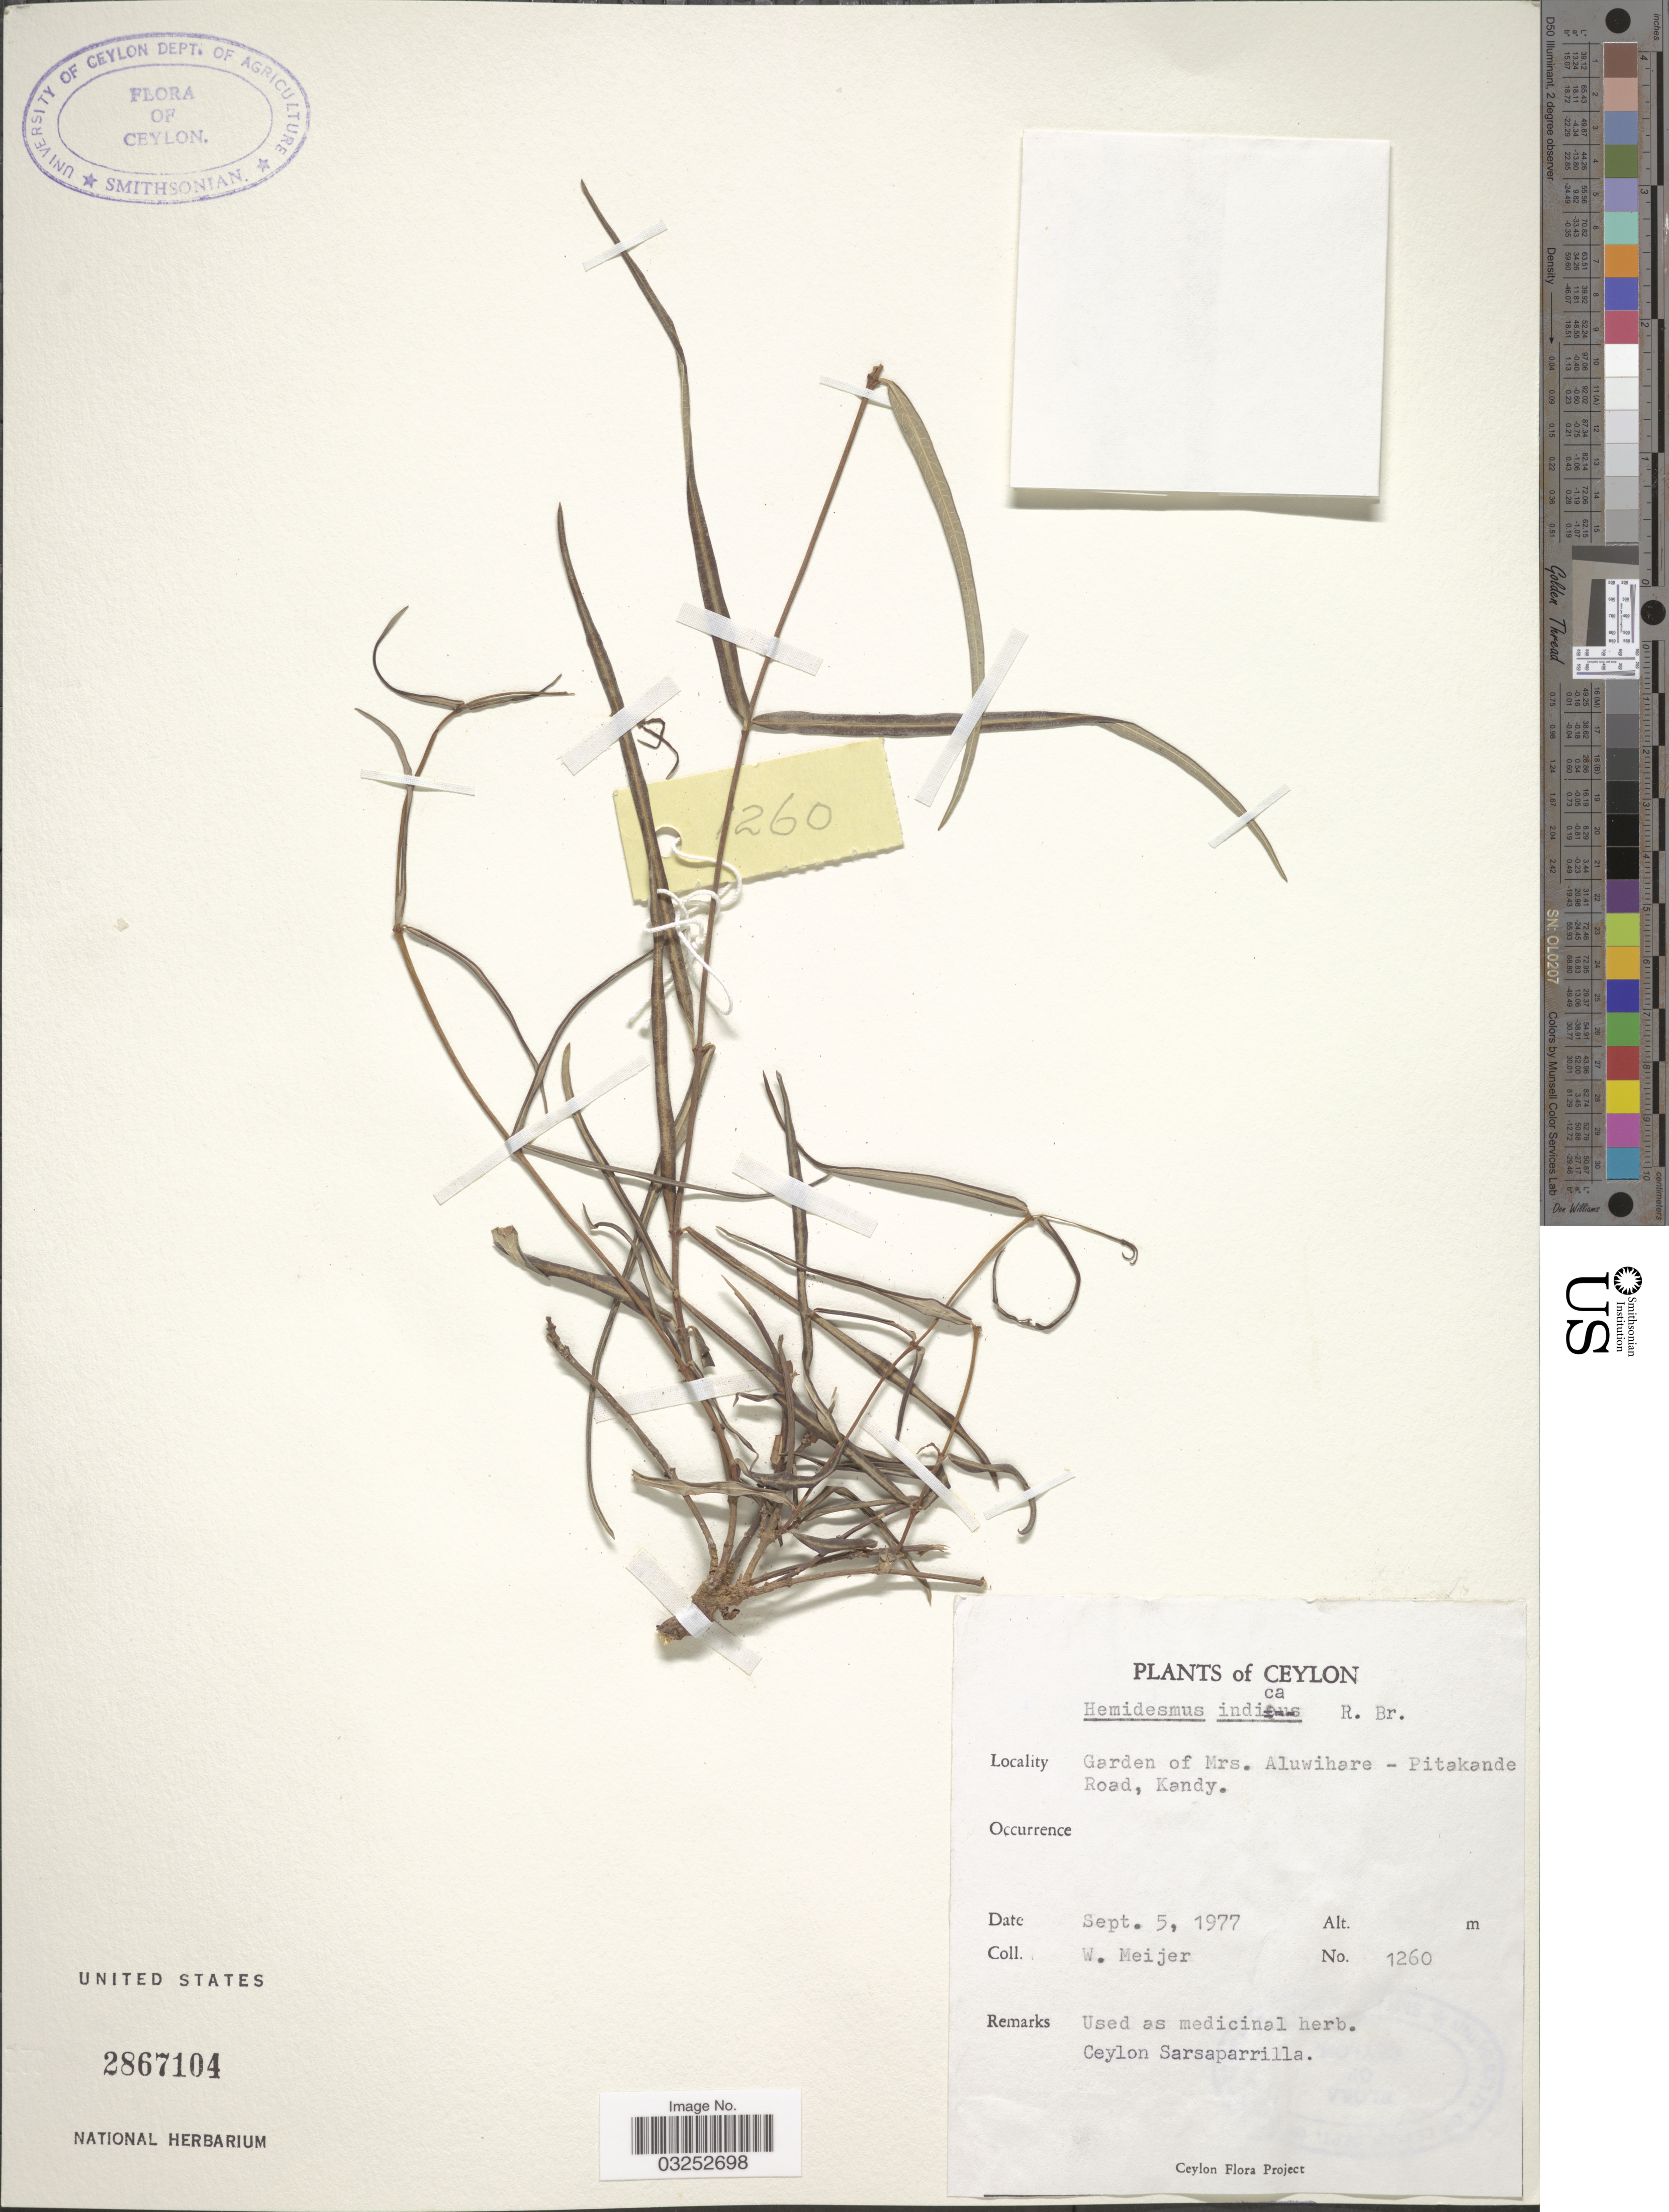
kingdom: Plantae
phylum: Tracheophyta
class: Magnoliopsida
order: Gentianales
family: Apocynaceae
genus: Hemidesmus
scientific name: Hemidesmus indicus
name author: (L.) R. Br. ex Schult.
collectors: W. Meijer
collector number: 1260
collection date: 1977-09-05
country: Sri Lanka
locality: Ceylon, Garden of Mrs. Aluwihare - Pitakande Road, Kandy.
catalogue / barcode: US 2867104